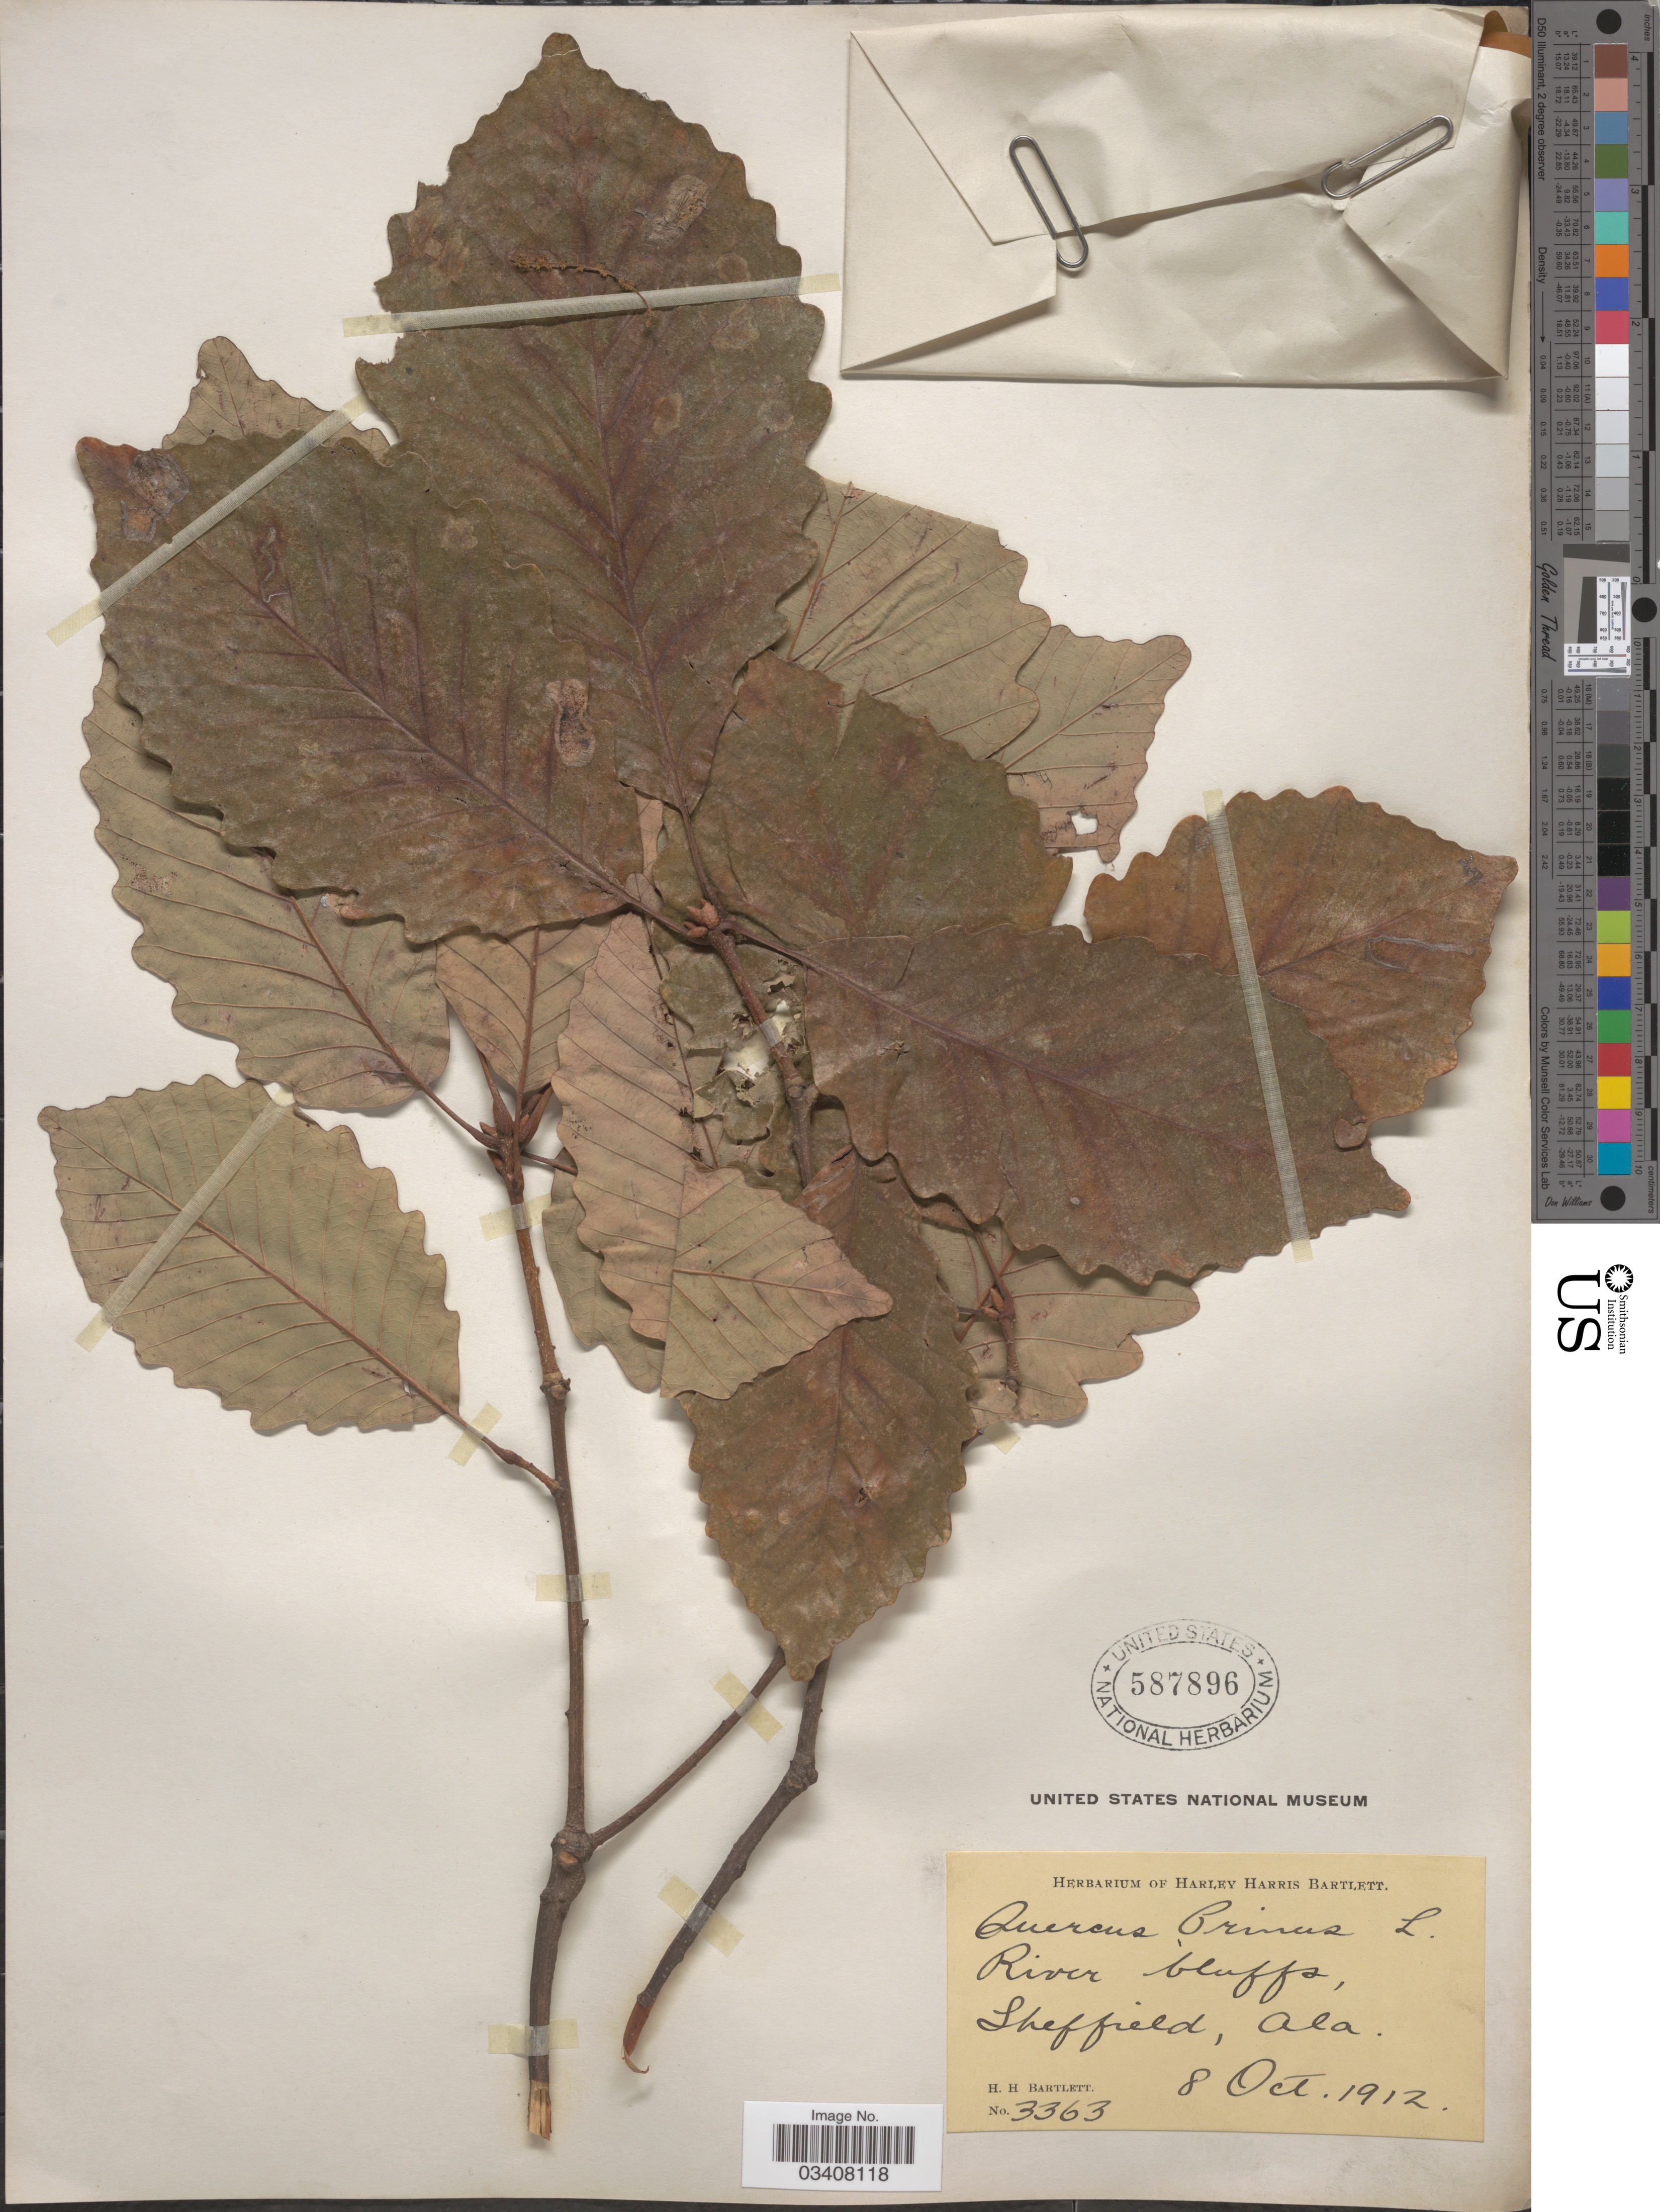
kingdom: Plantae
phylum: Tracheophyta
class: Magnoliopsida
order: Fagales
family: Fagaceae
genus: Quercus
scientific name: Quercus prinus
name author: L.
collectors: H. H. Bartlett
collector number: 3363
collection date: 1912-10-08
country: United States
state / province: Alabama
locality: River bluffs, Sheffield.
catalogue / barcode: US 587896